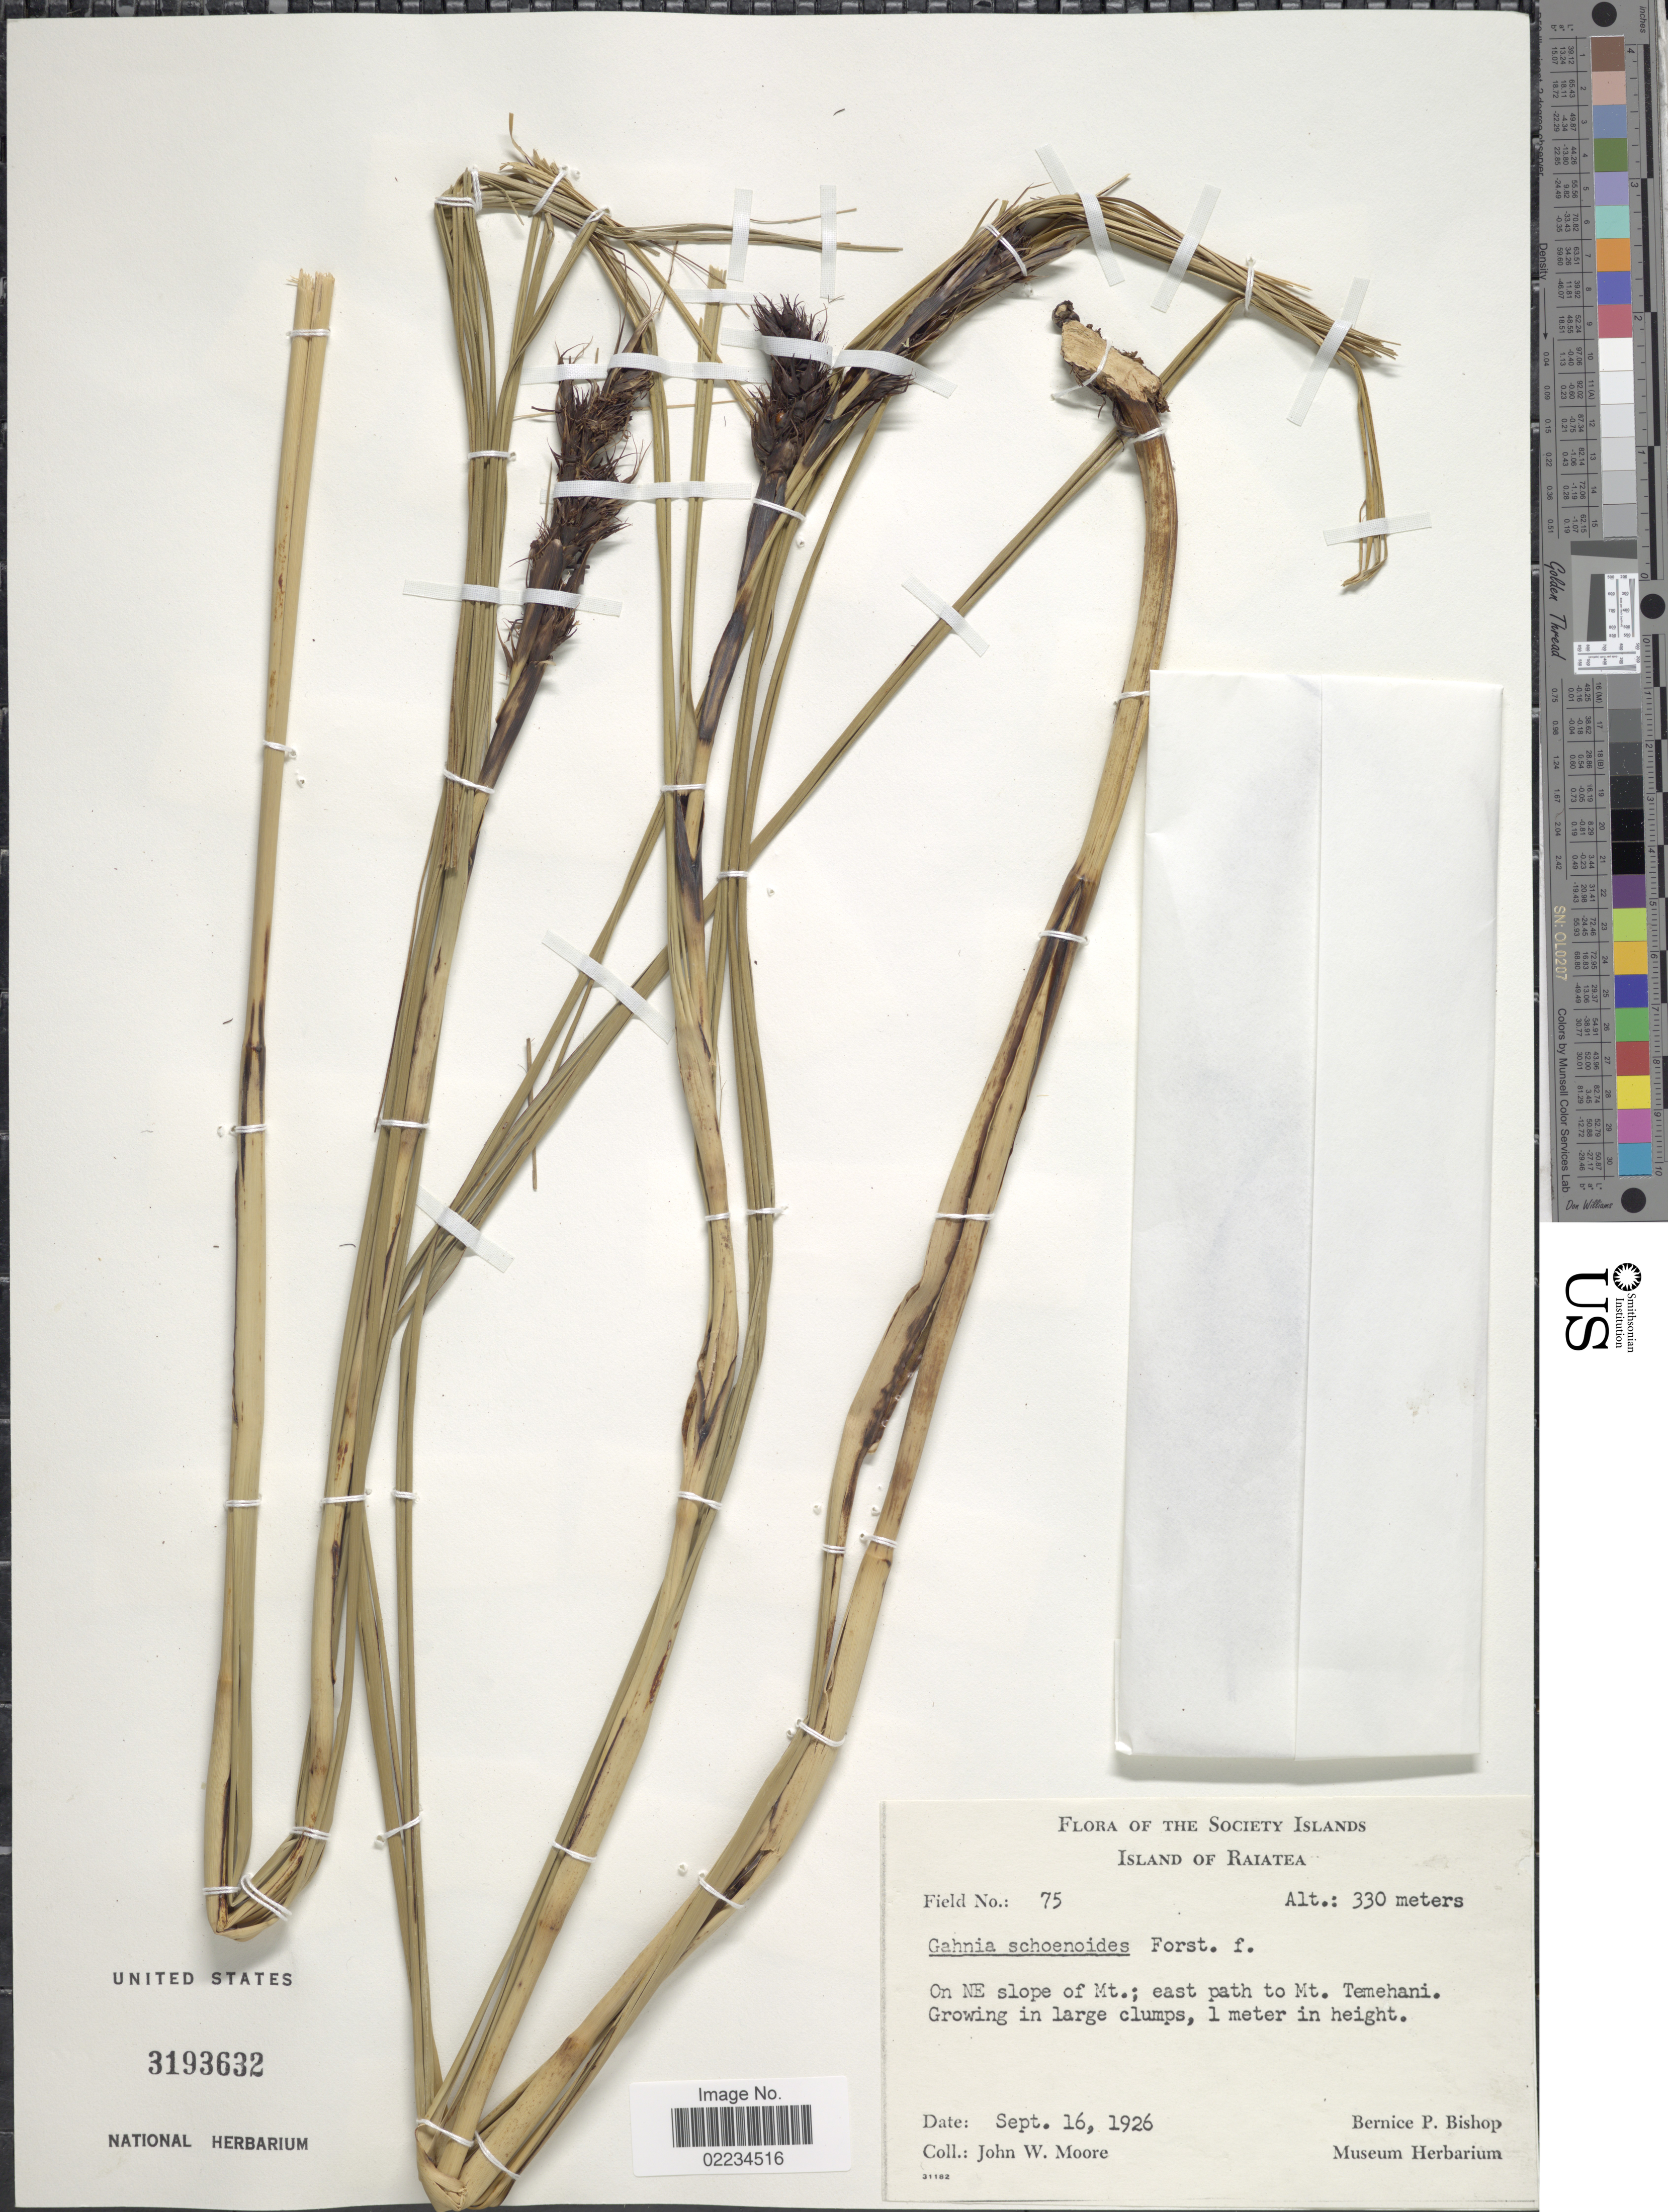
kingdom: Plantae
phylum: Tracheophyta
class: Liliopsida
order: Poales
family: Cyperaceae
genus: Gahnia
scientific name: Gahnia schoenoides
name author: G. Forst.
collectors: J. Moore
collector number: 75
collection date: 1926-09-16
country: French Polynesia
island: Raiatea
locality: The Society Islands, Island of Raiatea, On NE slope of Mt.; east path to Mt Temehani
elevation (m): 330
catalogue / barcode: US 3193632